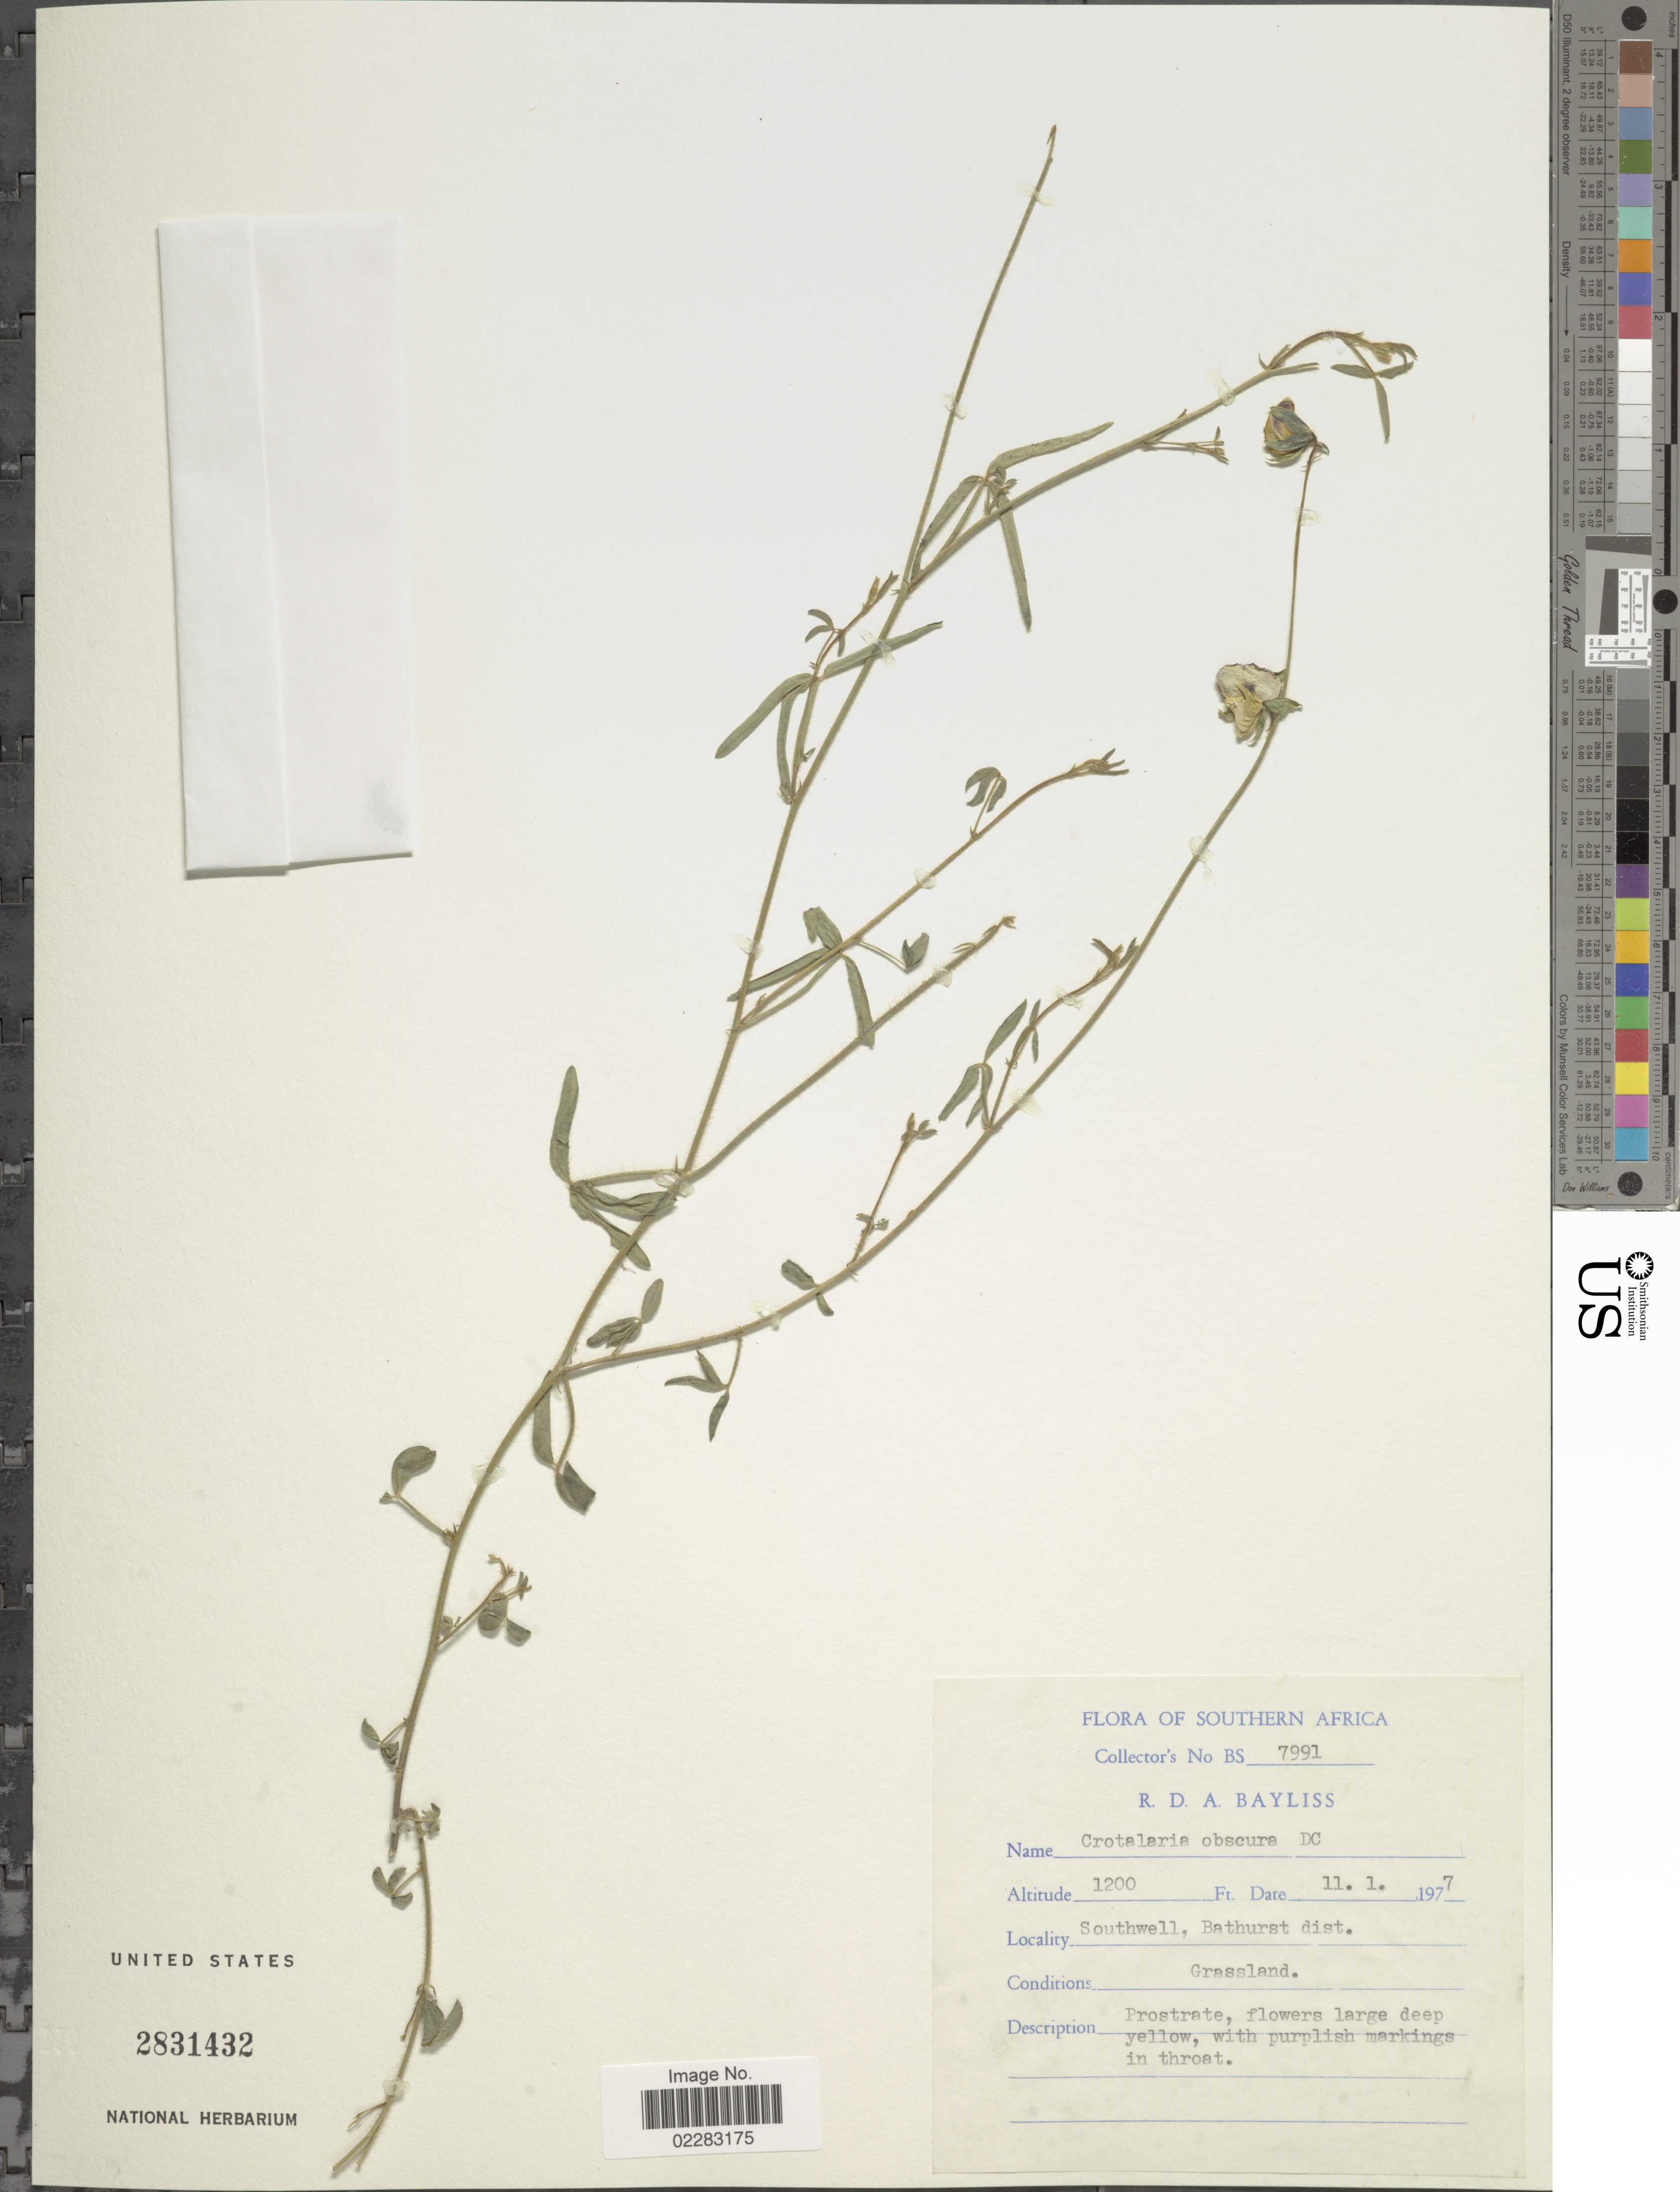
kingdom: Plantae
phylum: Tracheophyta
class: Magnoliopsida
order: Fabales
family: Fabaceae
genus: Crotalaria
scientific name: Crotalaria obscura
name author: DC.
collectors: R. Bayliss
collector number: BS7991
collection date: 1977-01-11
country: South Africa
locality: Southwell, Bathurst dist.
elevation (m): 366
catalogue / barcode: US 2831432